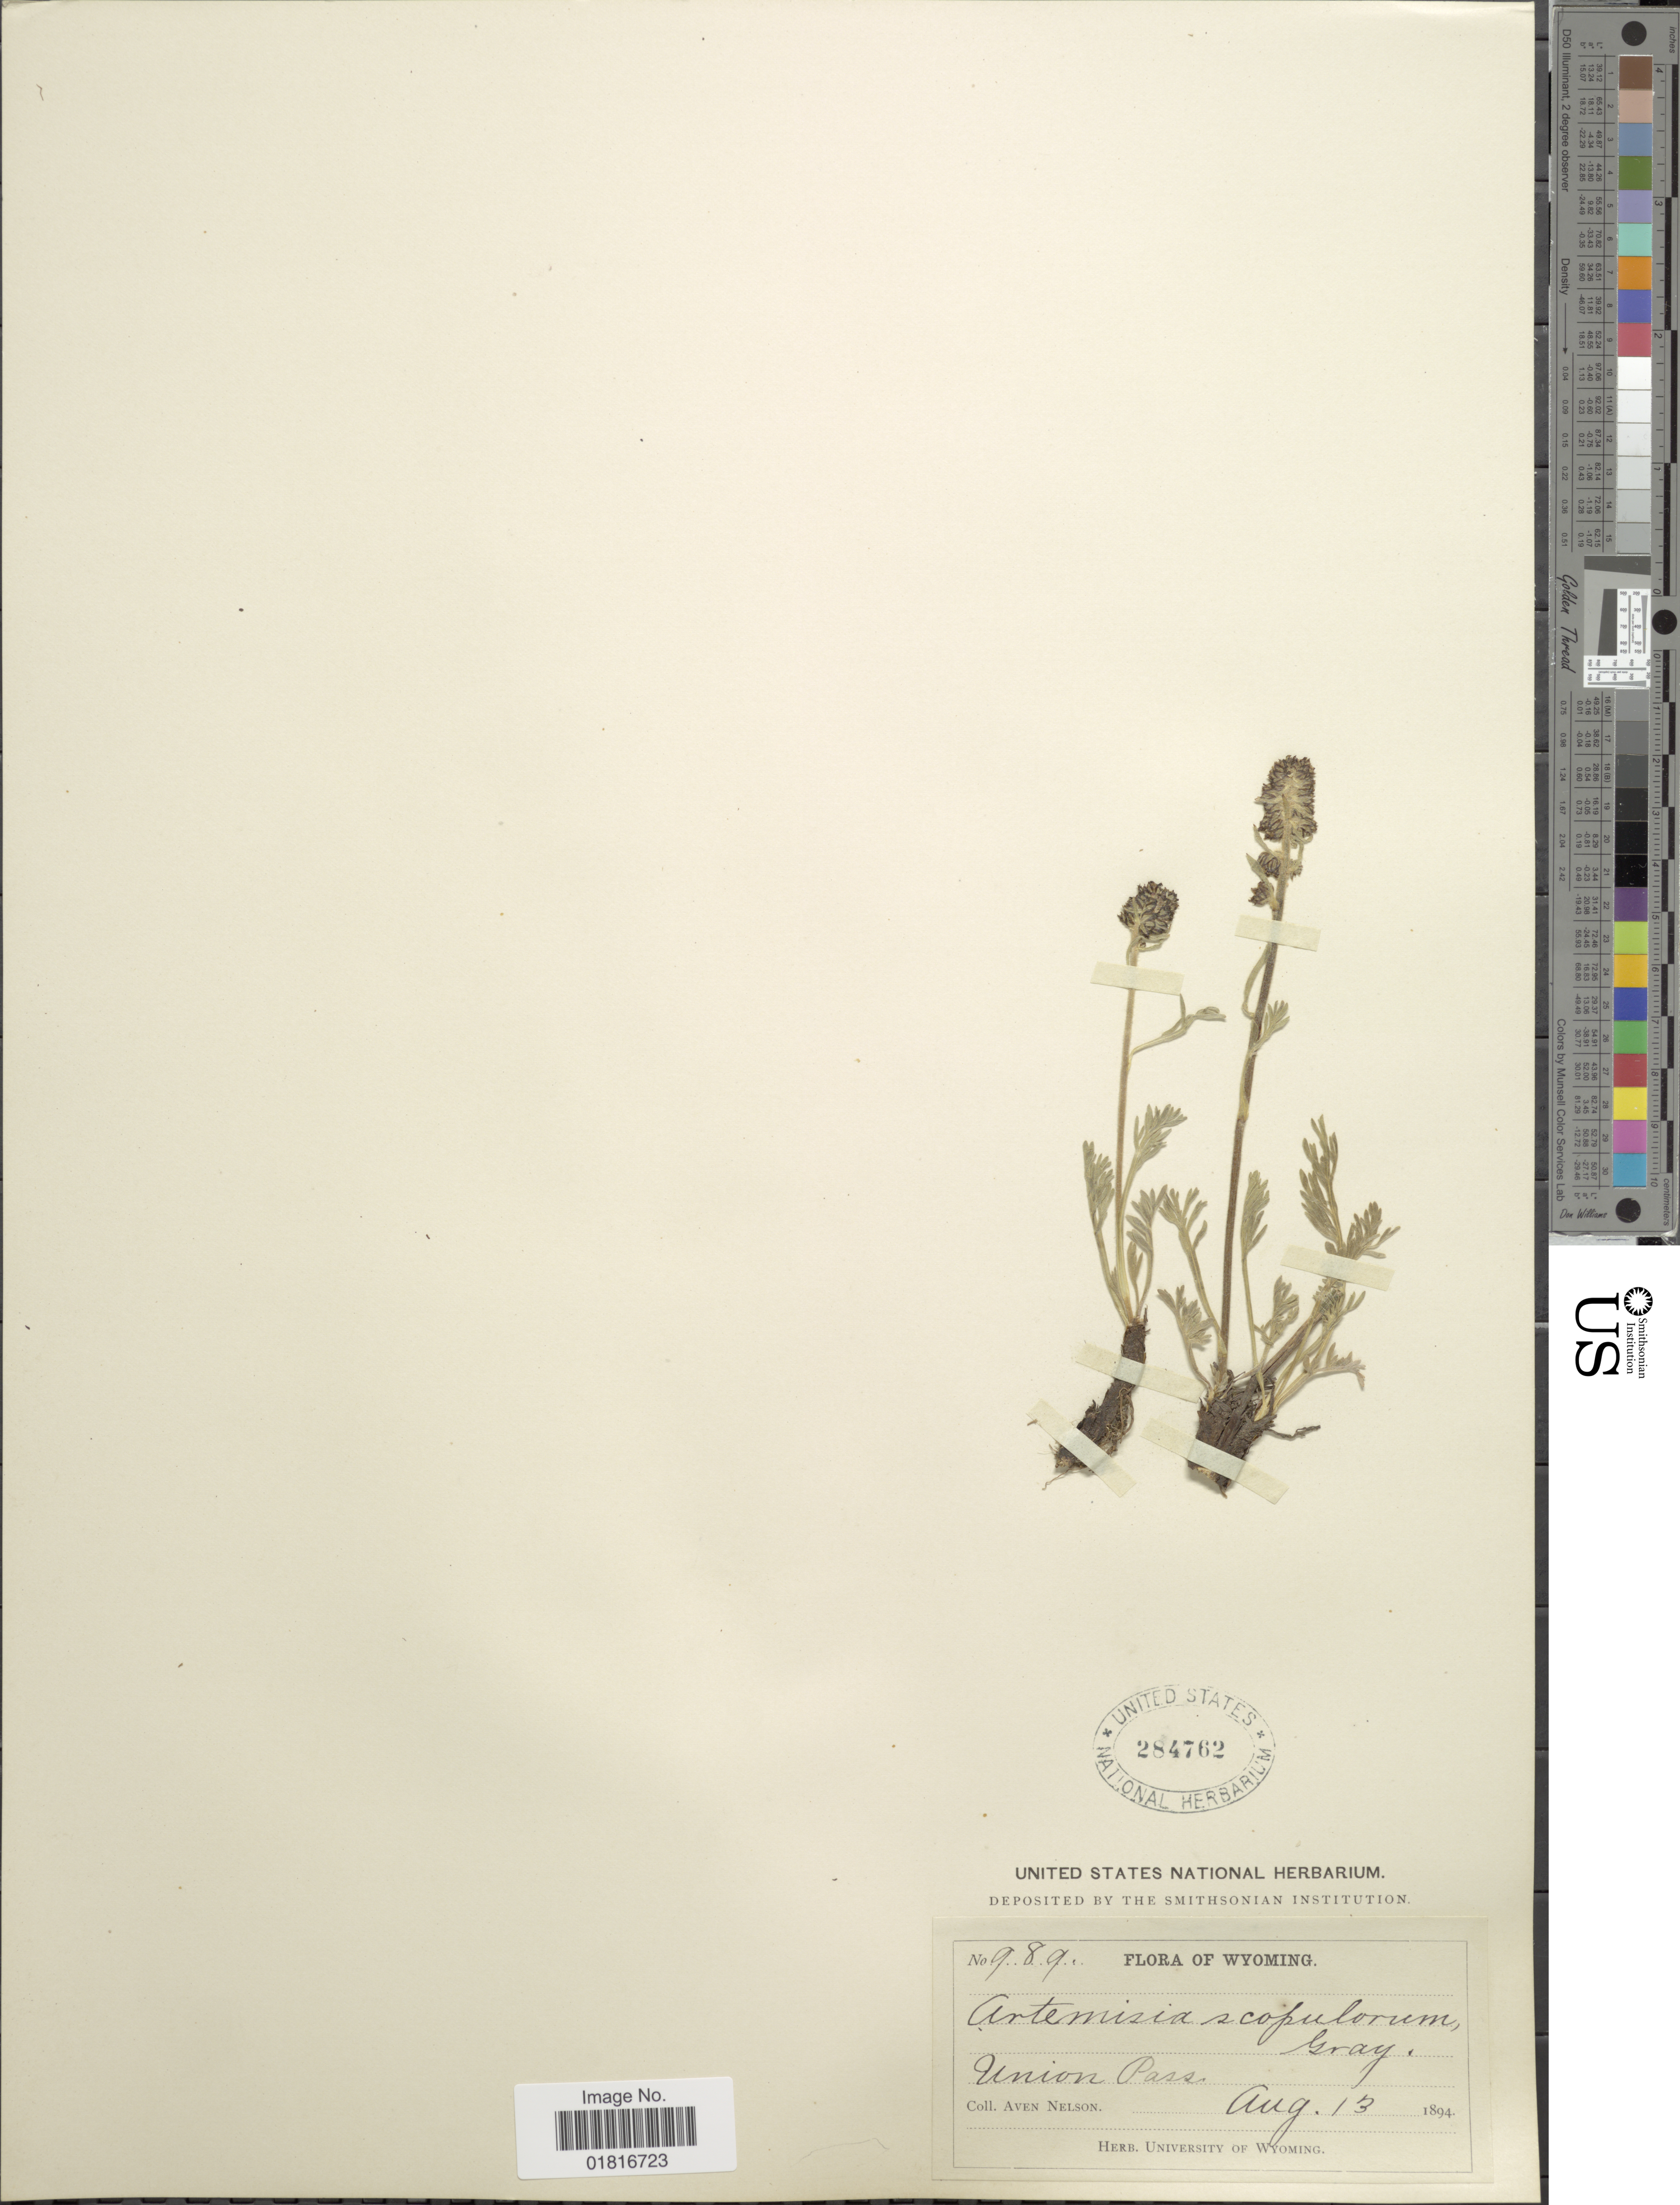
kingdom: Plantae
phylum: Tracheophyta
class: Magnoliopsida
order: Asterales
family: Asteraceae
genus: Artemisia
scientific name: Artemisia scopulorum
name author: A. Gray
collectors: A. Nelson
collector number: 989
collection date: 1894-08-13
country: United States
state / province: Wyoming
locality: Union Pass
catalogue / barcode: US 284762